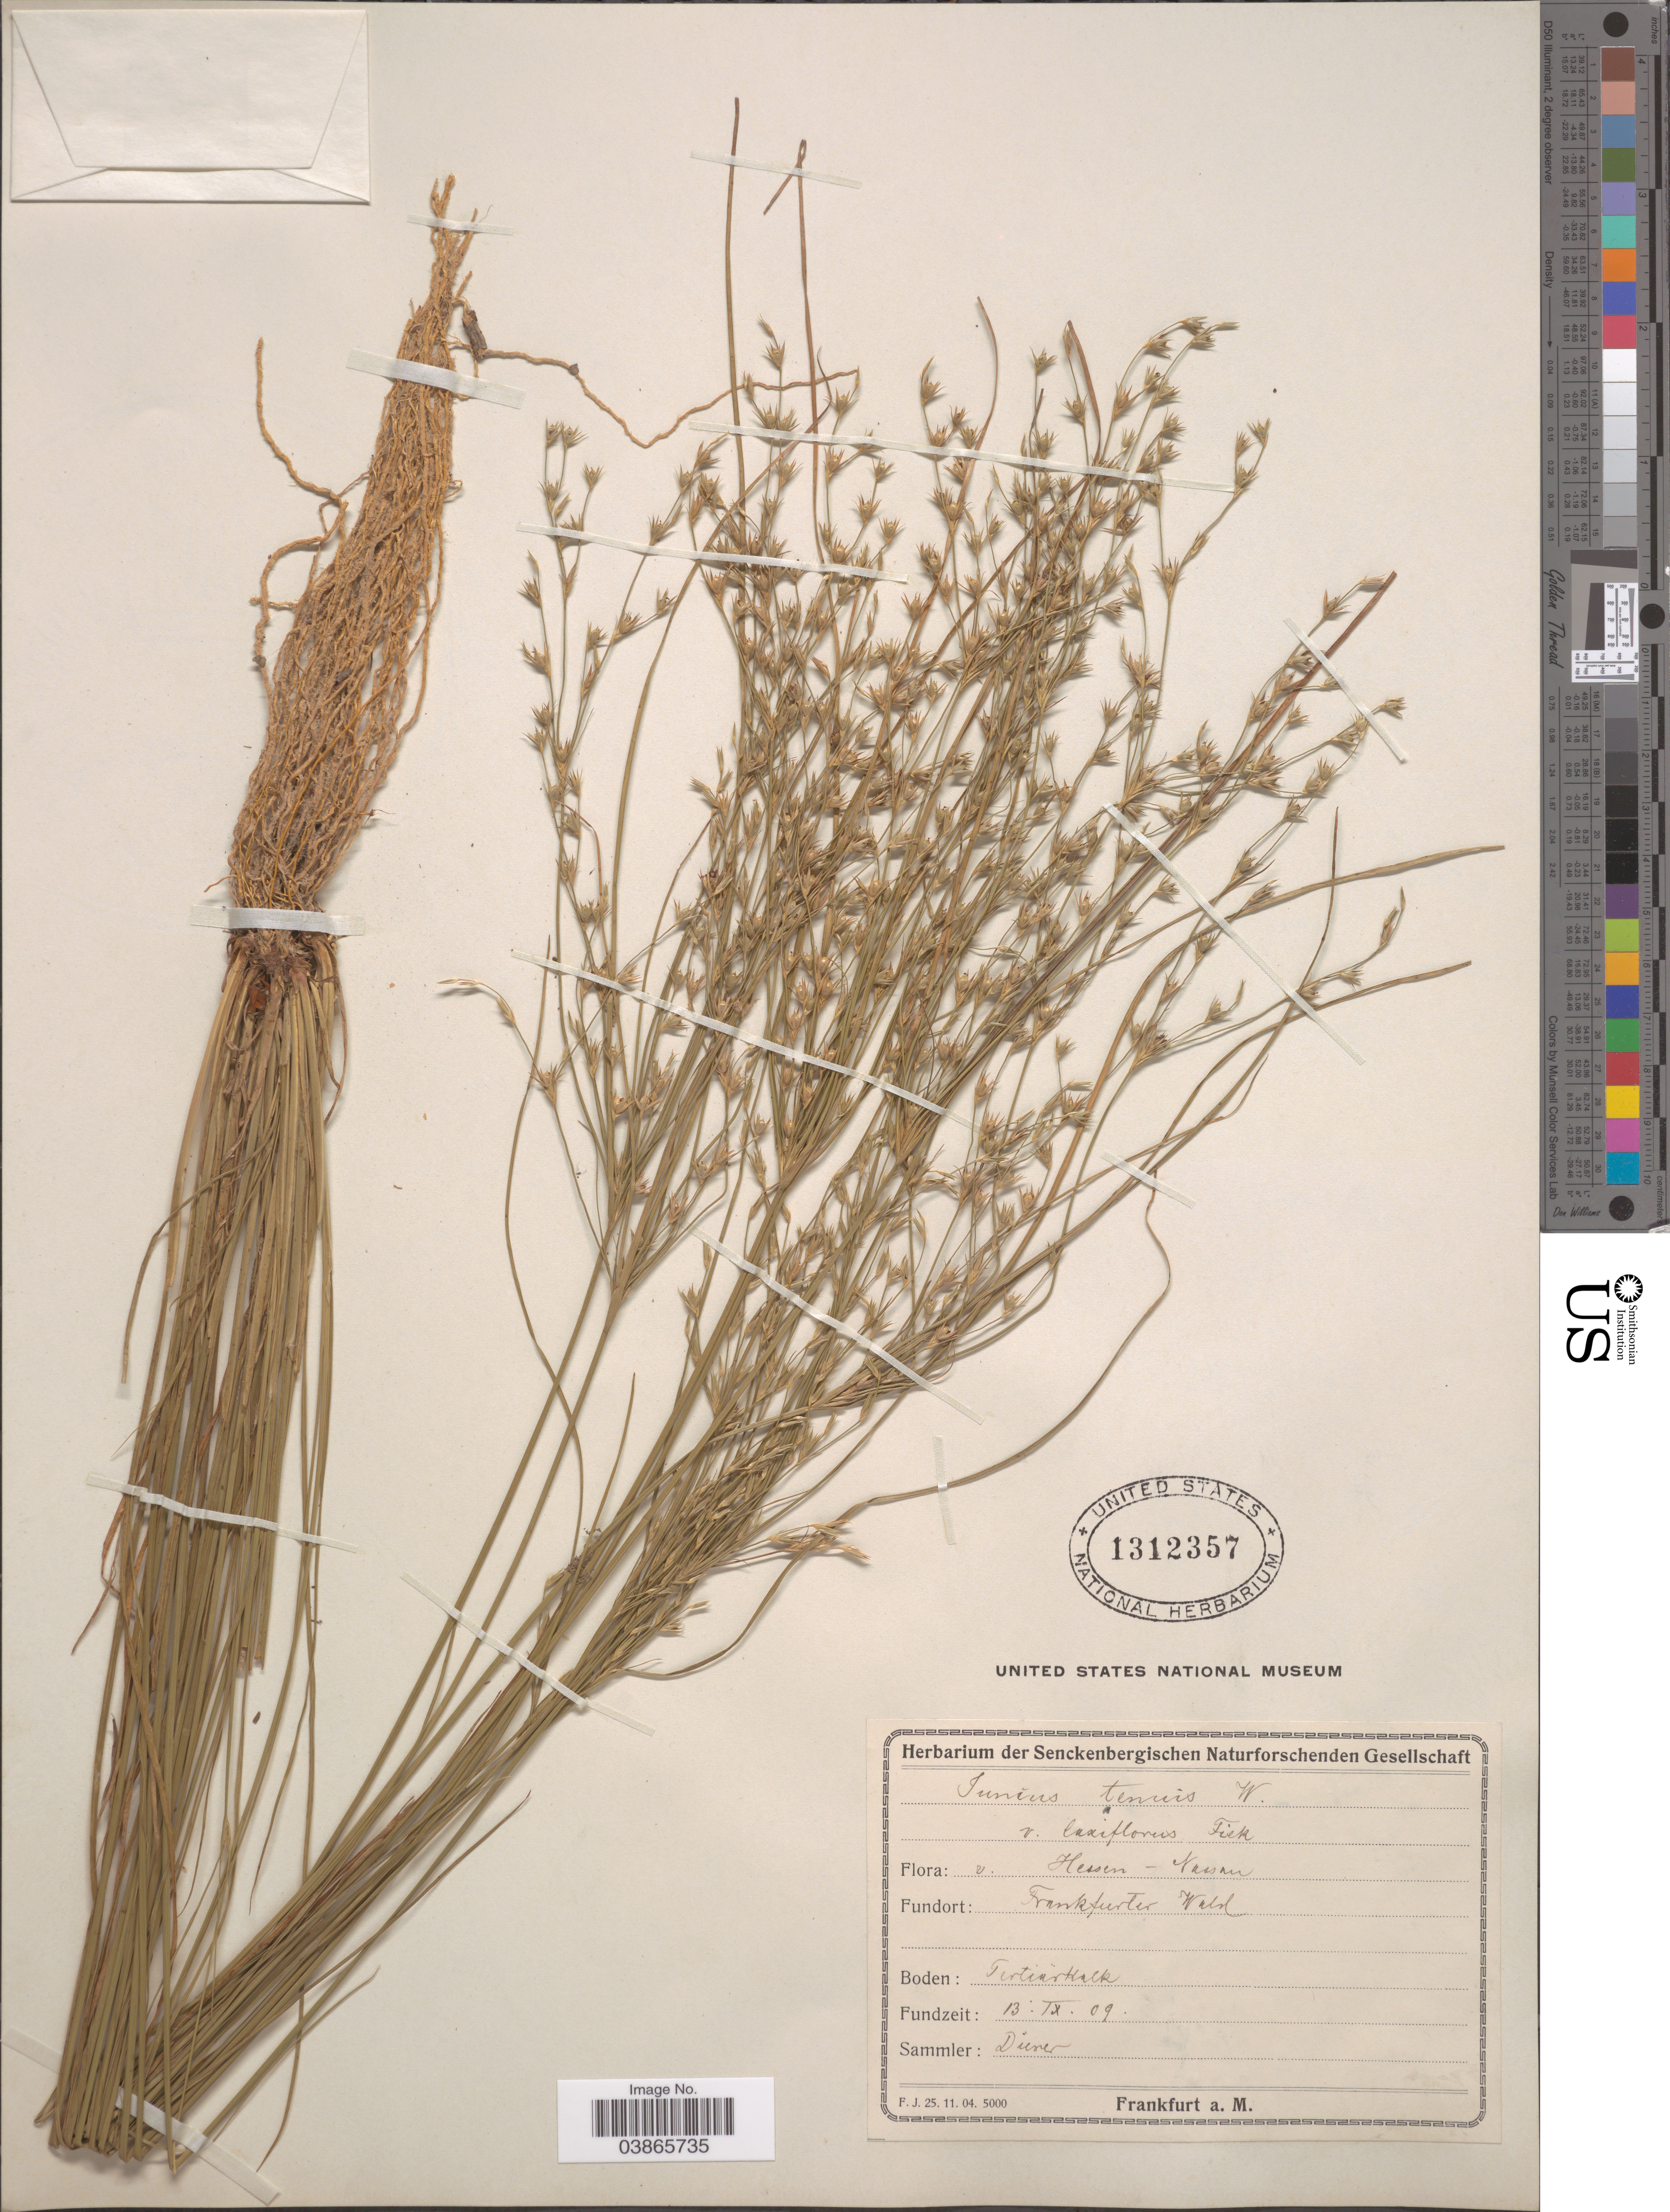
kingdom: Plantae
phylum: Tracheophyta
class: Liliopsida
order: Poales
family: Juncaceae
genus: Juncus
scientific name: Juncus tenuis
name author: Willd.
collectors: Dierer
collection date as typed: Transcribed d/m/y: 13/9/9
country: Germany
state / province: Hesse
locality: Hessen - Nassan. Frankfurter Wald.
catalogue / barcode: US 1312357